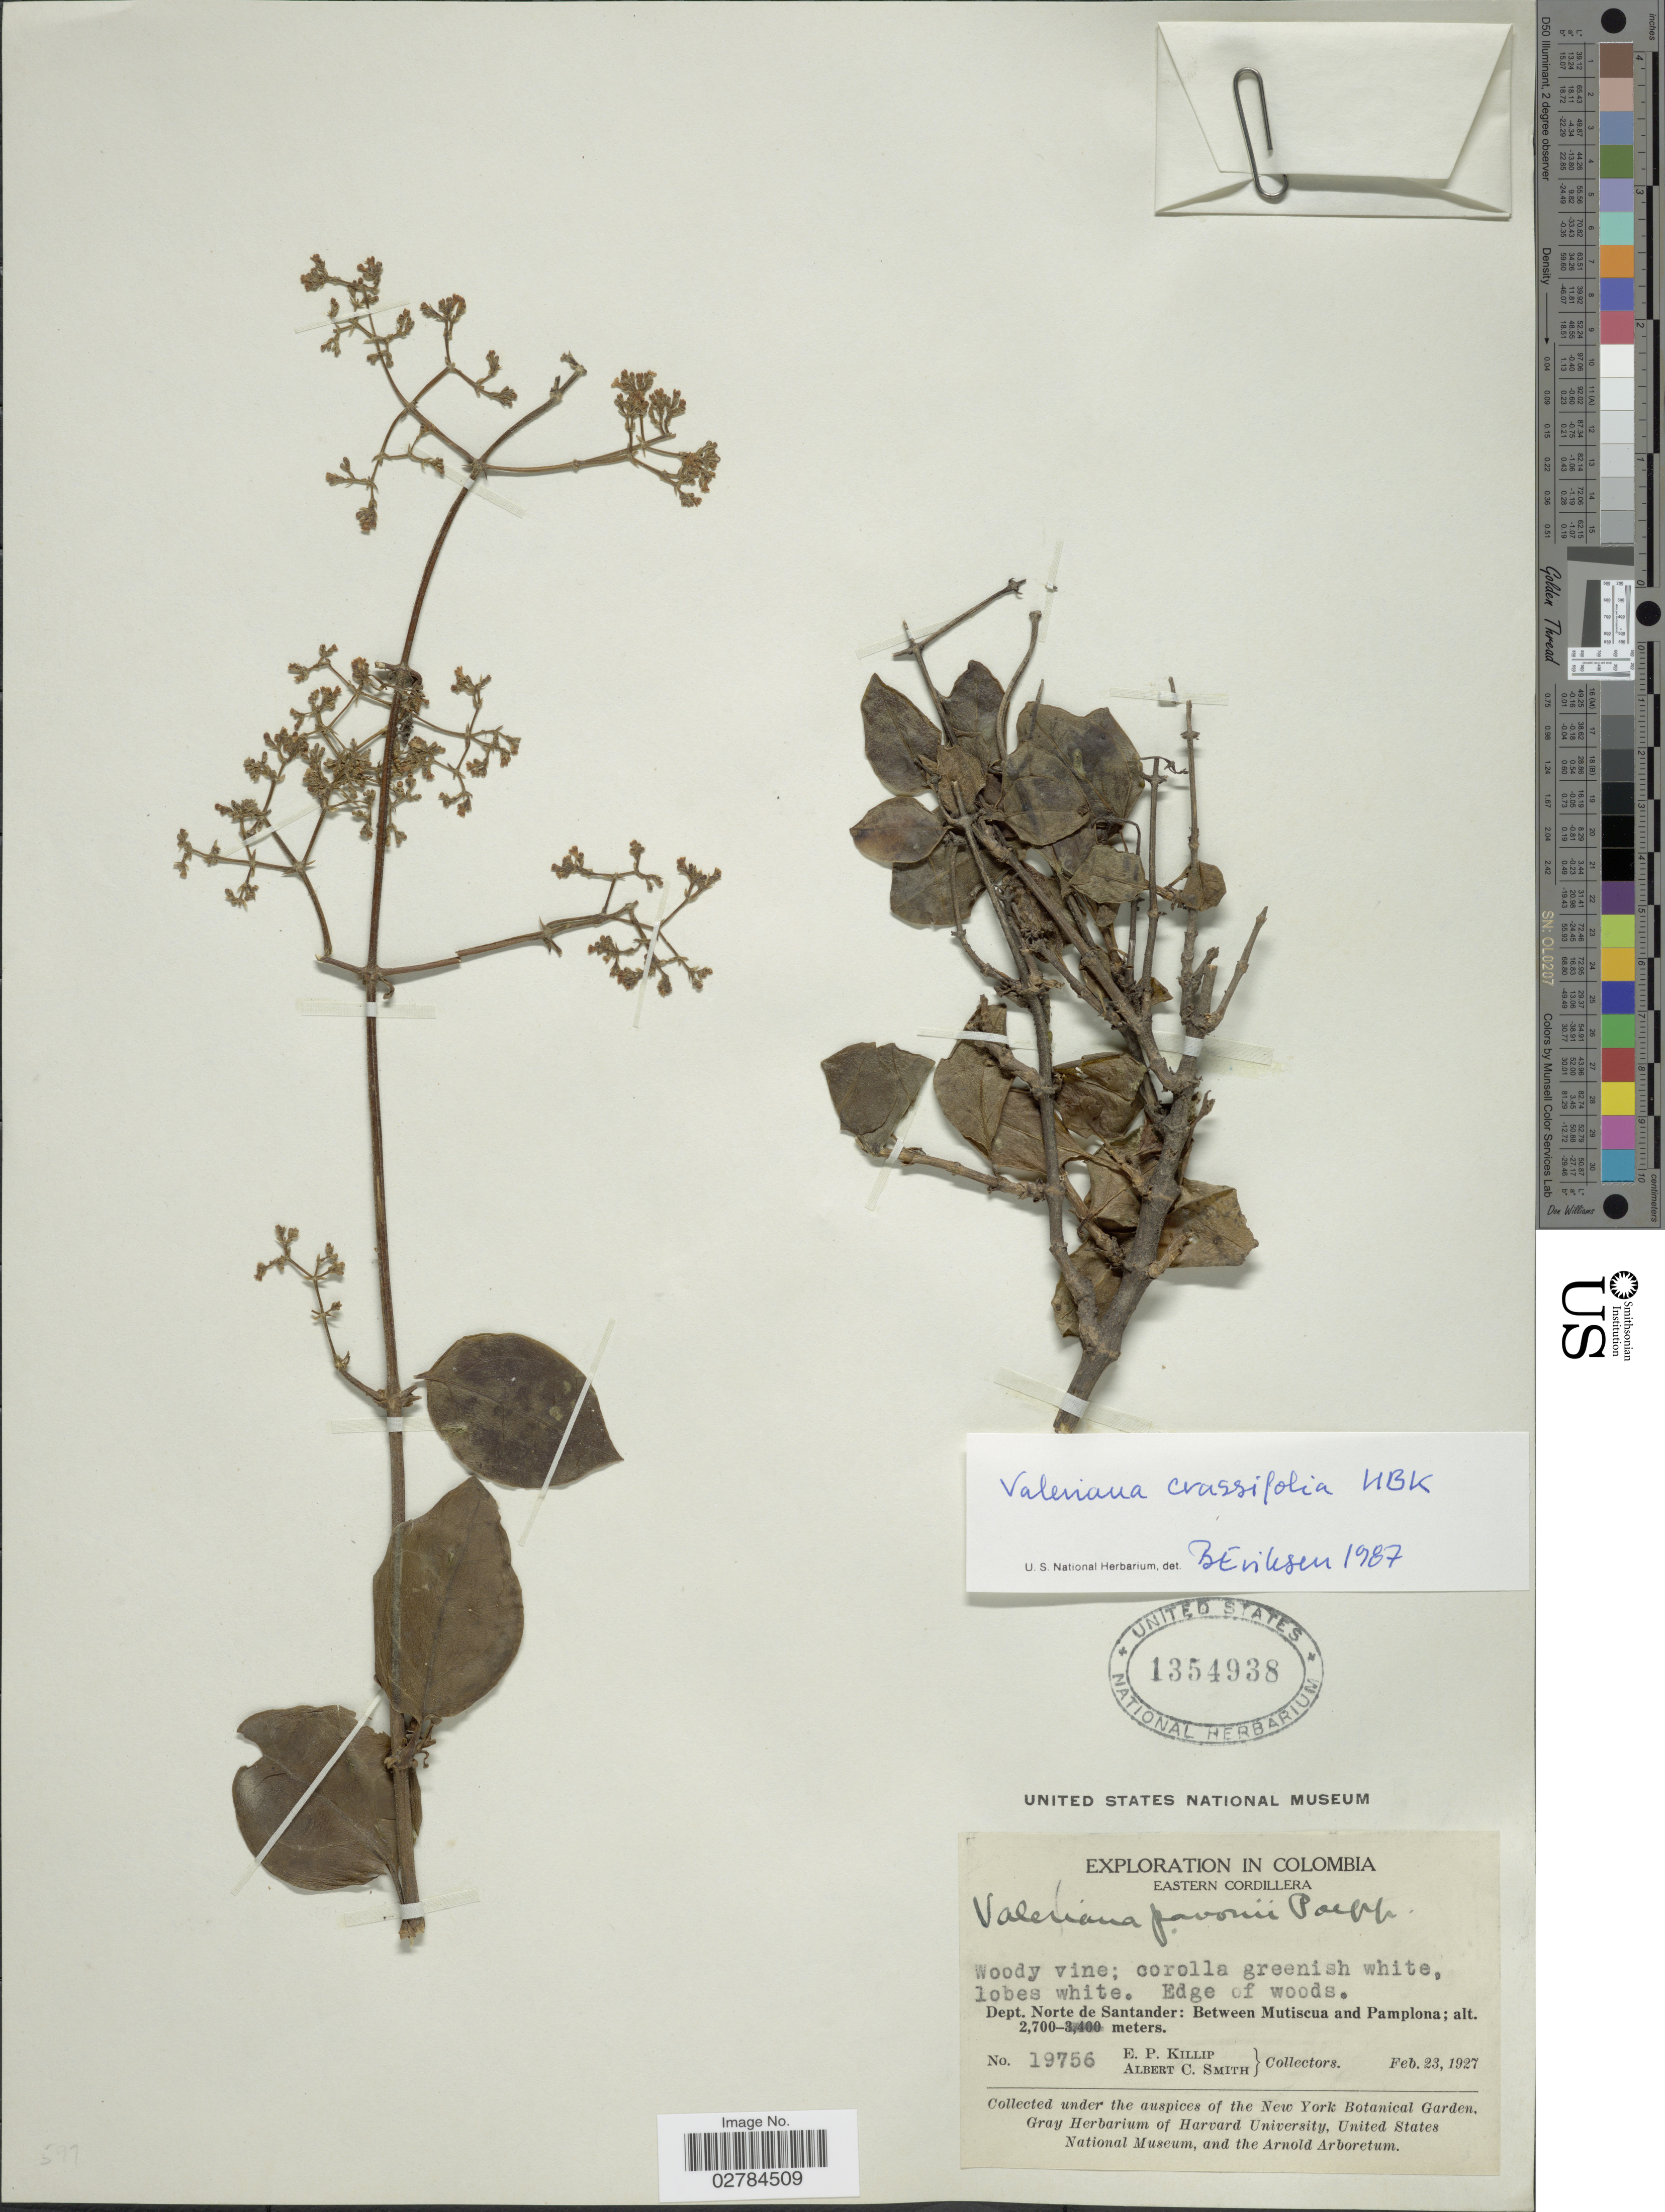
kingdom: Plantae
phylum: Tracheophyta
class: Magnoliopsida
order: Dipsacales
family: Caprifoliaceae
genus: Valeriana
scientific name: Valeriana crassifolia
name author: Kunth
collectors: E. P. Killip & A. C. Smith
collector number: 19756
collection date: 1927-02-23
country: Colombia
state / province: Norte de Santander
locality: Eastern Cordillera. Dept. Norte de Santander: Between Mutiscua and Pamplona.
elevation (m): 2700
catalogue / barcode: US 1354938